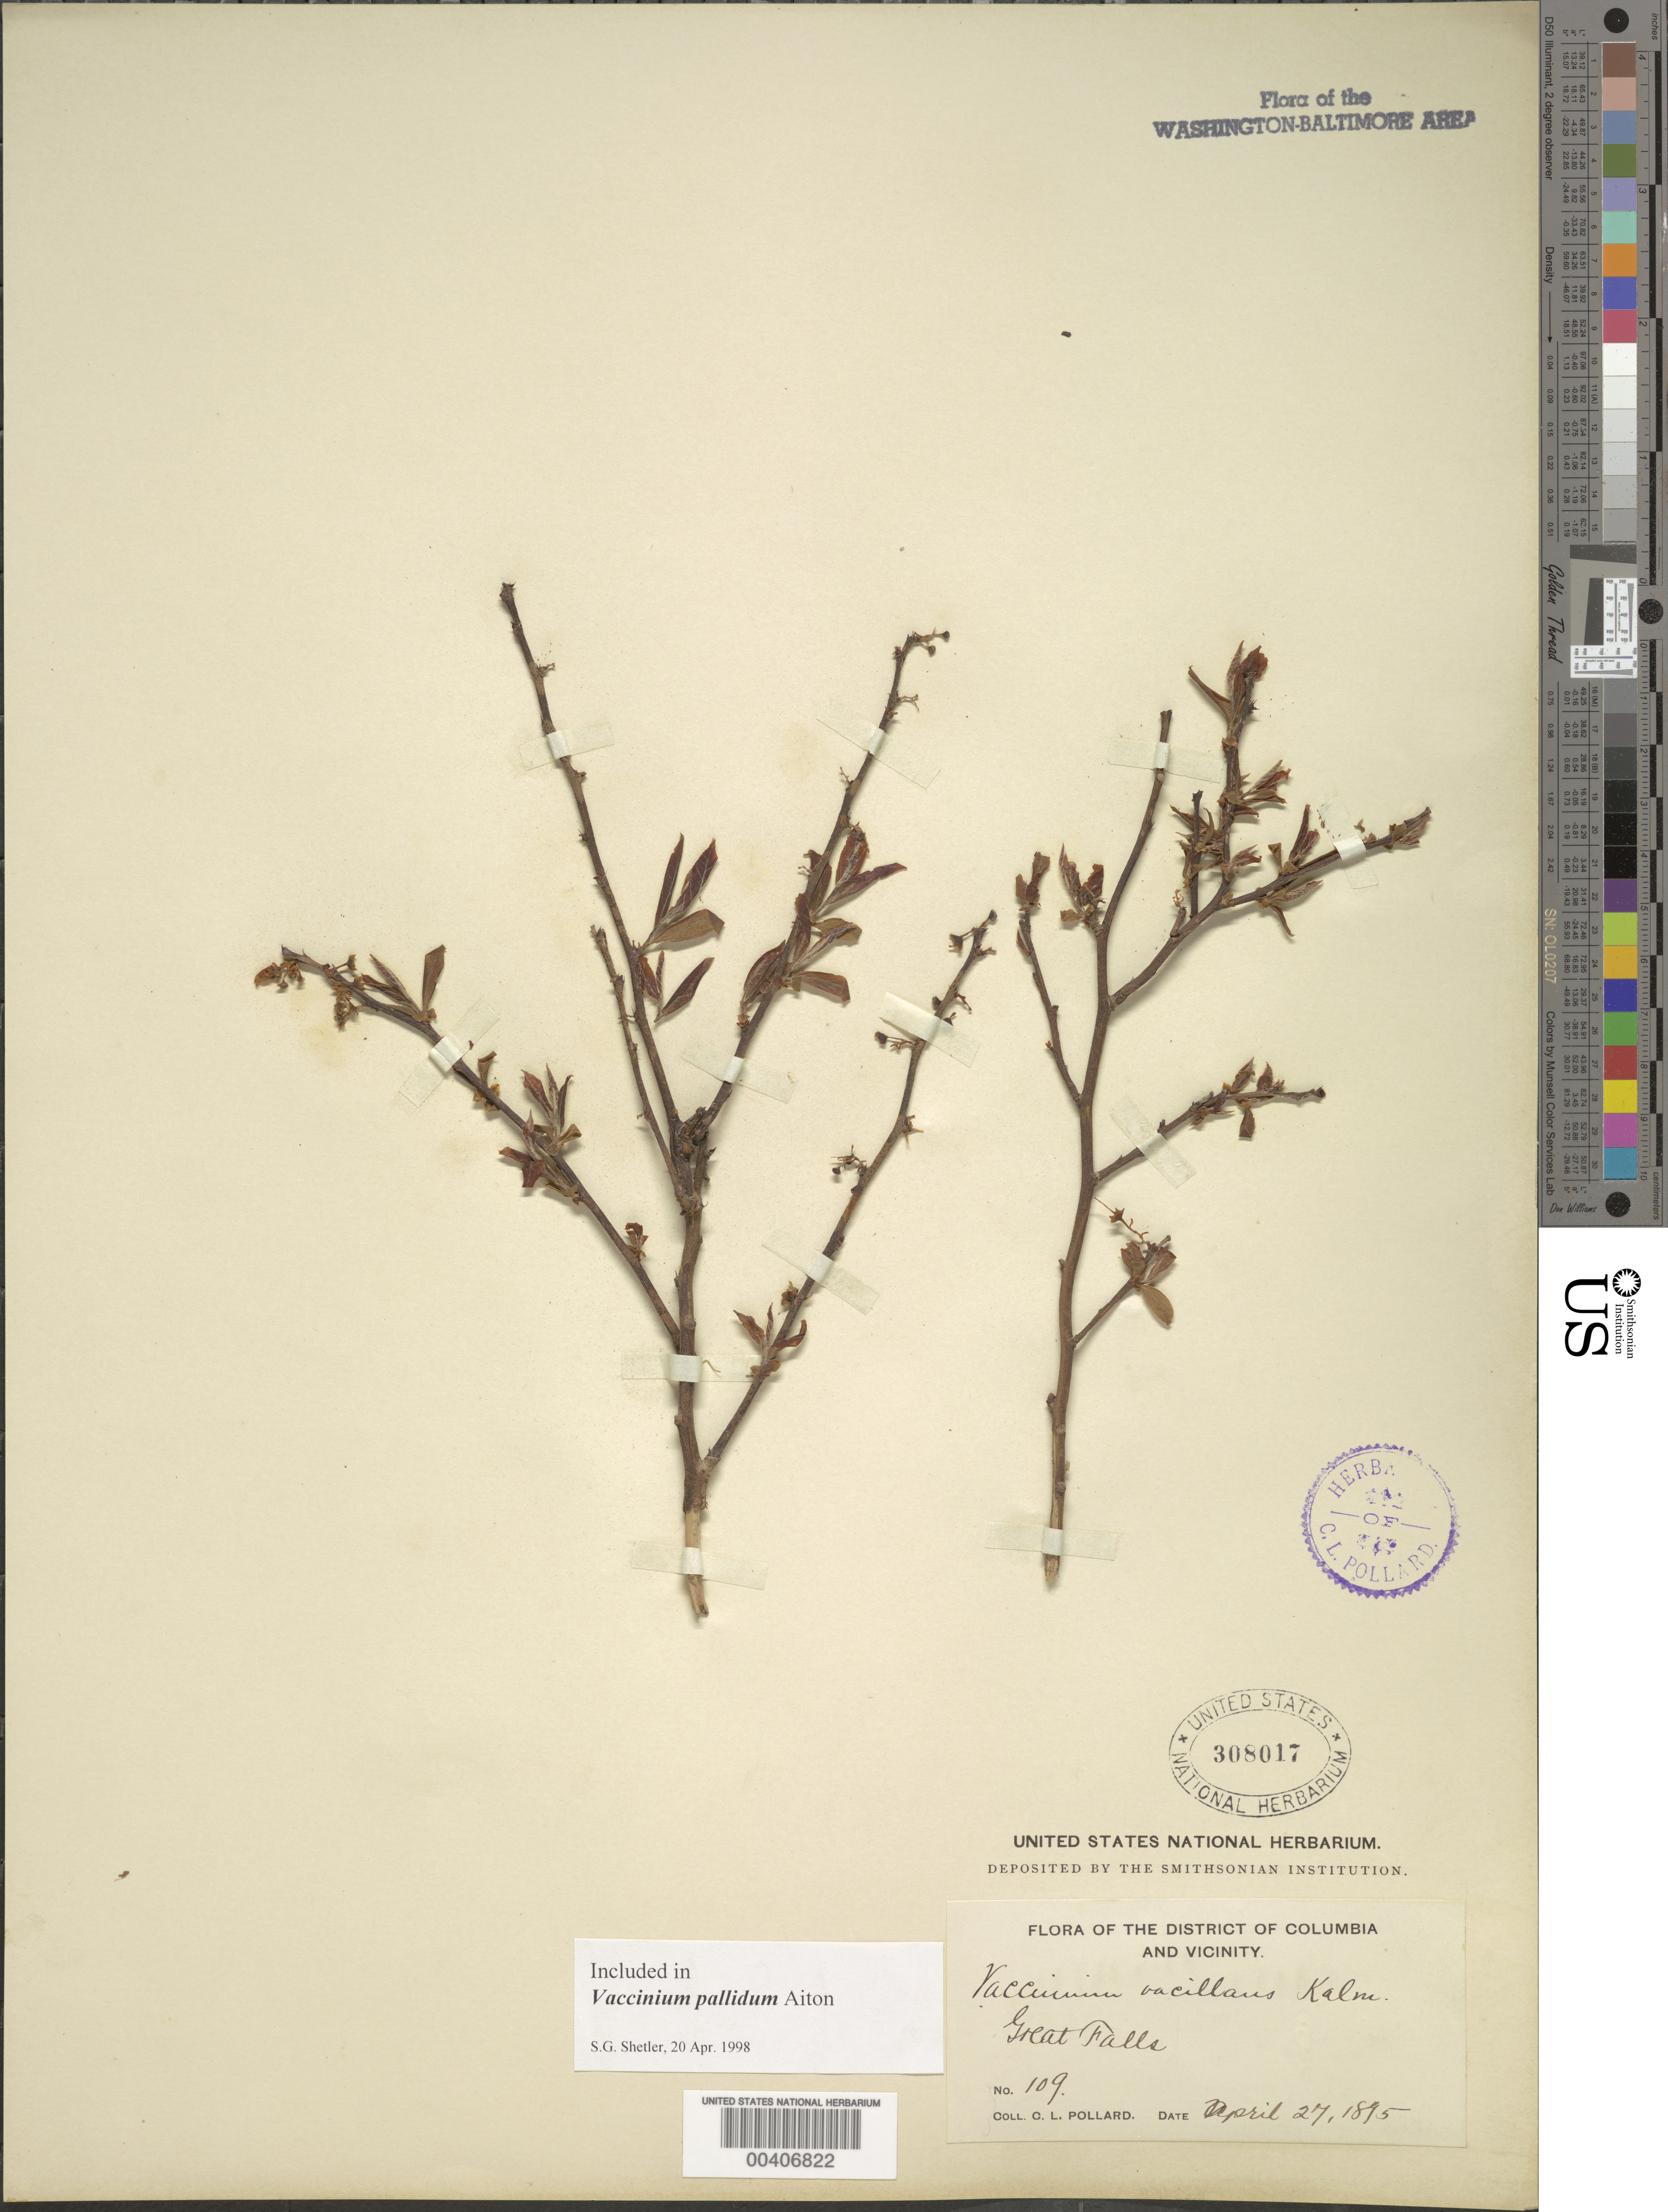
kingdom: Plantae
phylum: Tracheophyta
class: Magnoliopsida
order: Ericales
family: Ericaceae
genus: Vaccinium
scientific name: Vaccinium pallidum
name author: Aiton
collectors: C. L. Pollard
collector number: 109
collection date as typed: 27 Apr 1895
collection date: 1895-04-27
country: United States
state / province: Maryland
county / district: Montgomery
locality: Great Falls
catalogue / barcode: US 308017